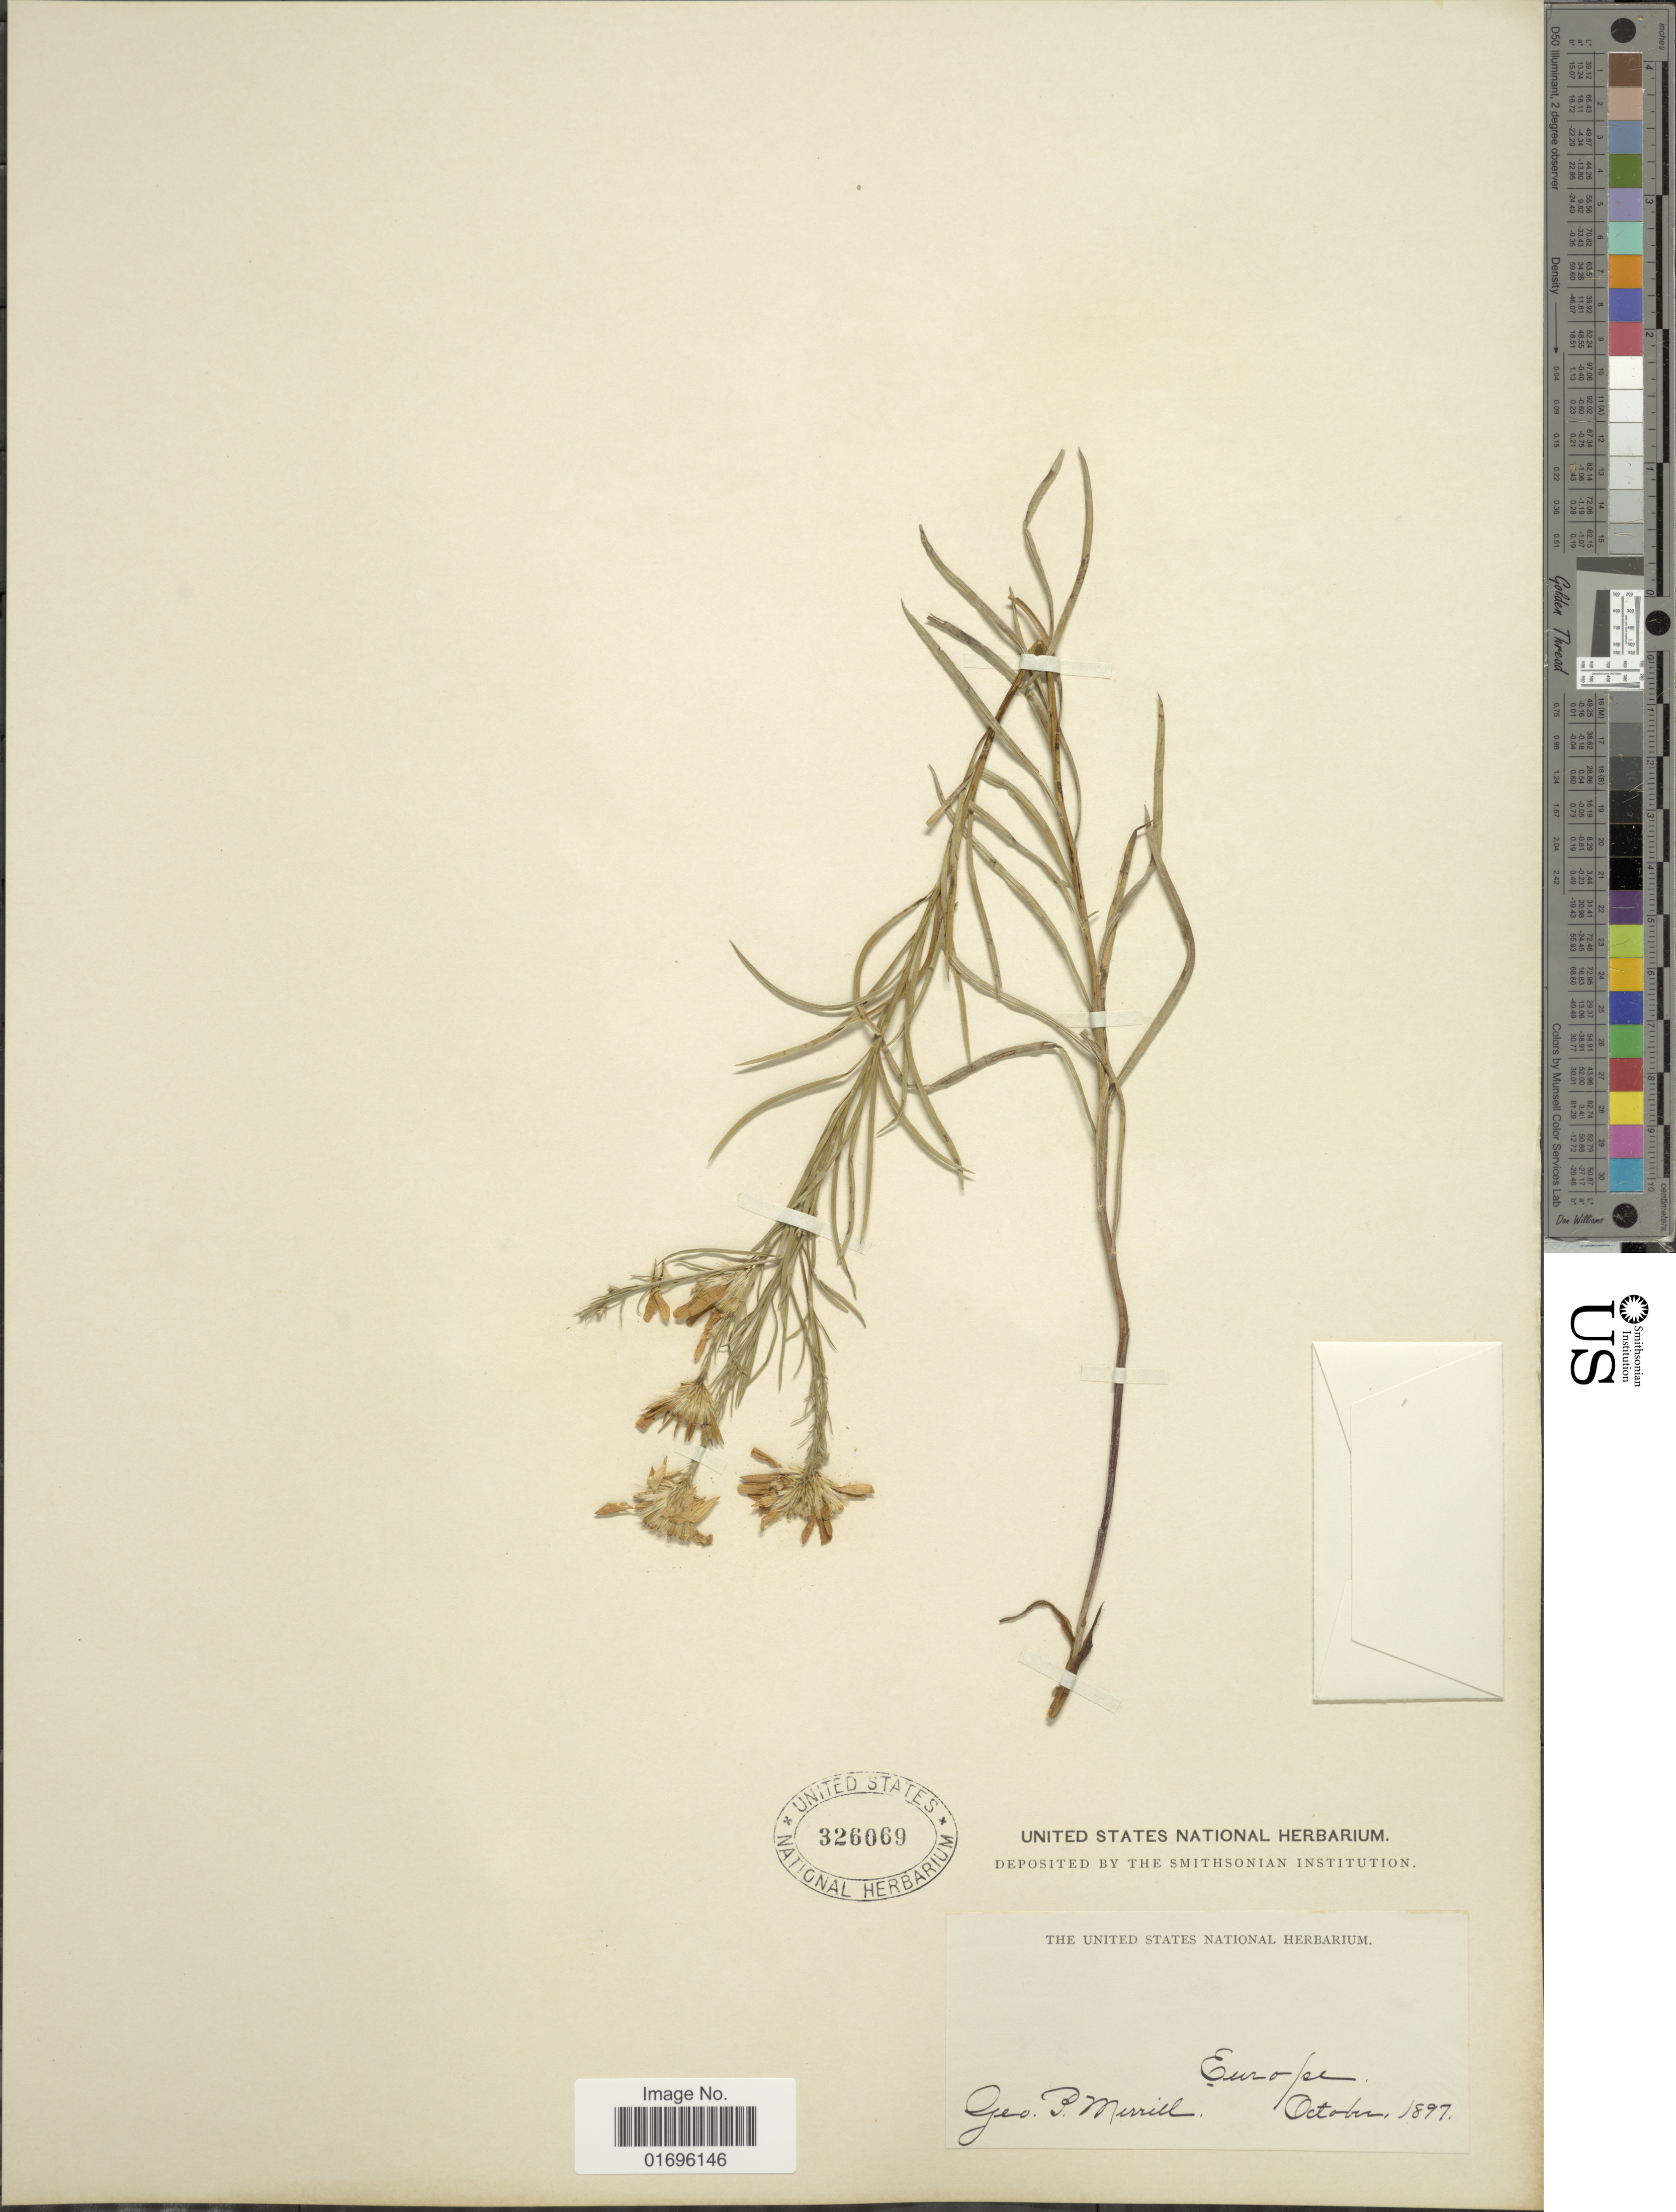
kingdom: Plantae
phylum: Tracheophyta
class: Magnoliopsida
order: Asterales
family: Asteraceae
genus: Aster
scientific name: Aster sp.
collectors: G. P. Merrill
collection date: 1897-10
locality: Europe.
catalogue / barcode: US 326069